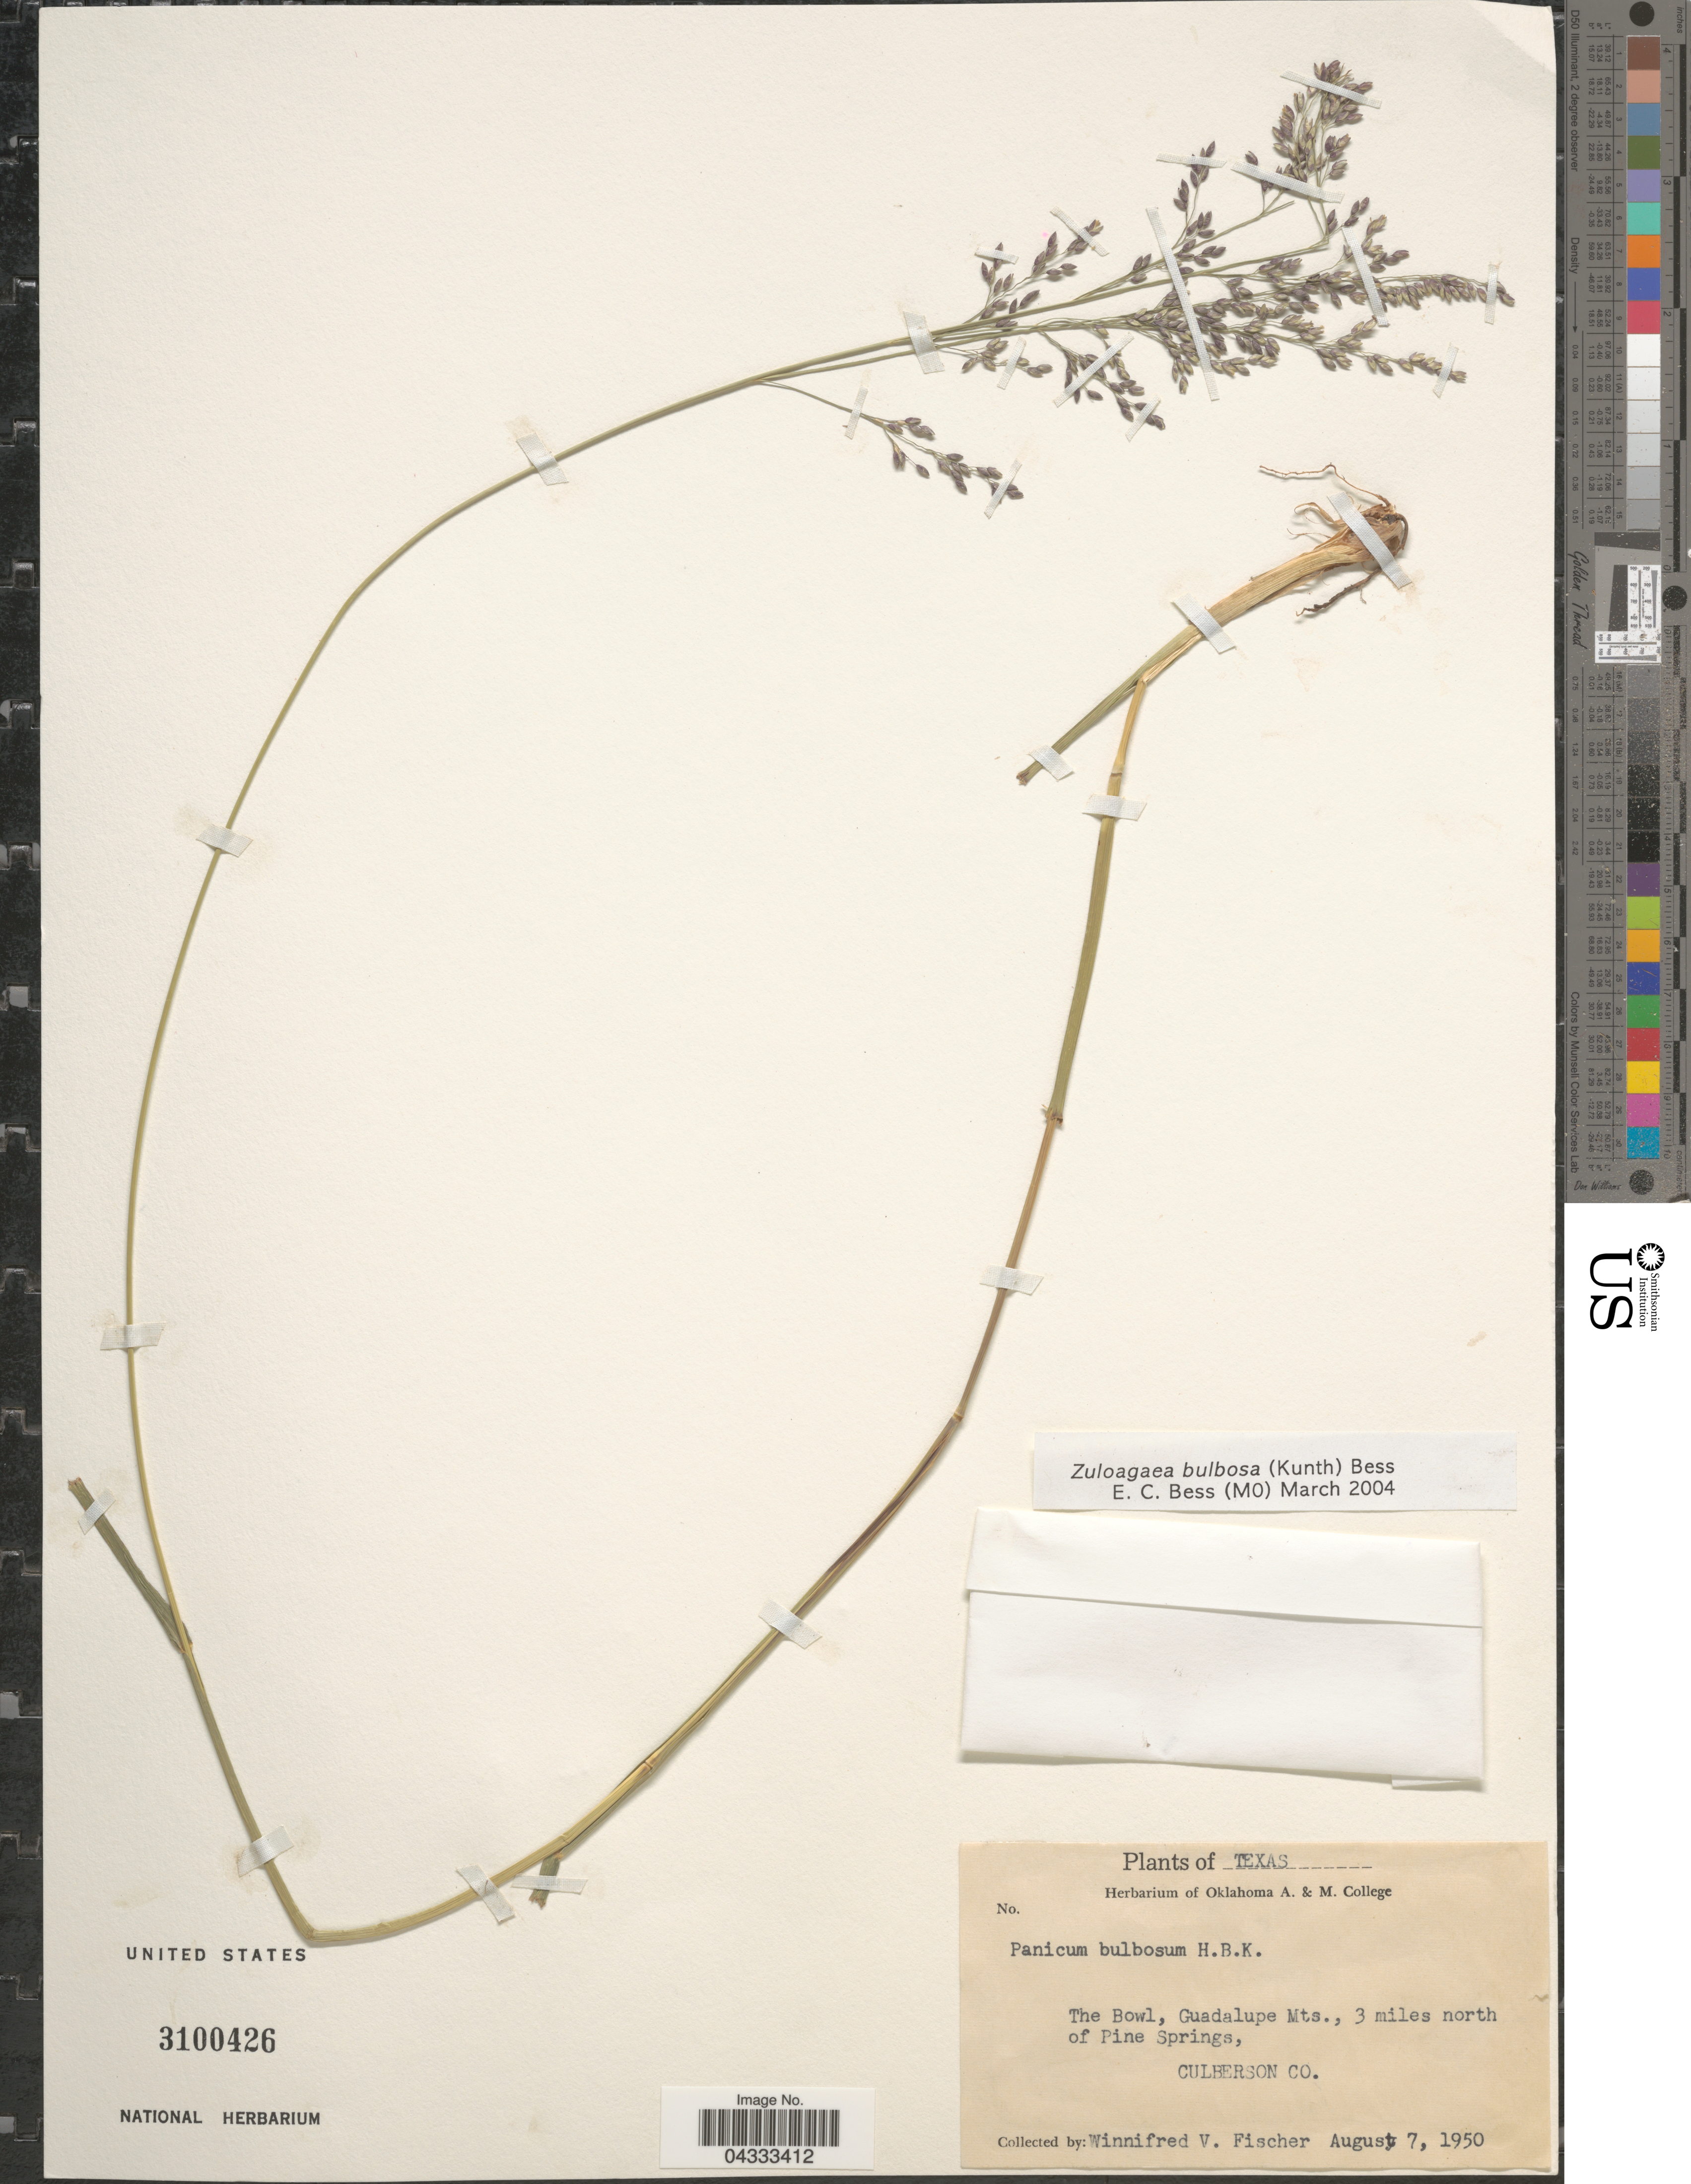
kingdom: Plantae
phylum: Tracheophyta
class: Liliopsida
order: Poales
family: Poaceae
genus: Zuloagaea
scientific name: Zuloagaea bulbosa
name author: (Kunth) E. Bess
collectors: W. Fischer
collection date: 1950-08-07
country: United States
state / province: Texas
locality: The Bowl, Guadalupe Mts., 3 miles north of Pine Springs, Culberson Co.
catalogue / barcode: US 3100426